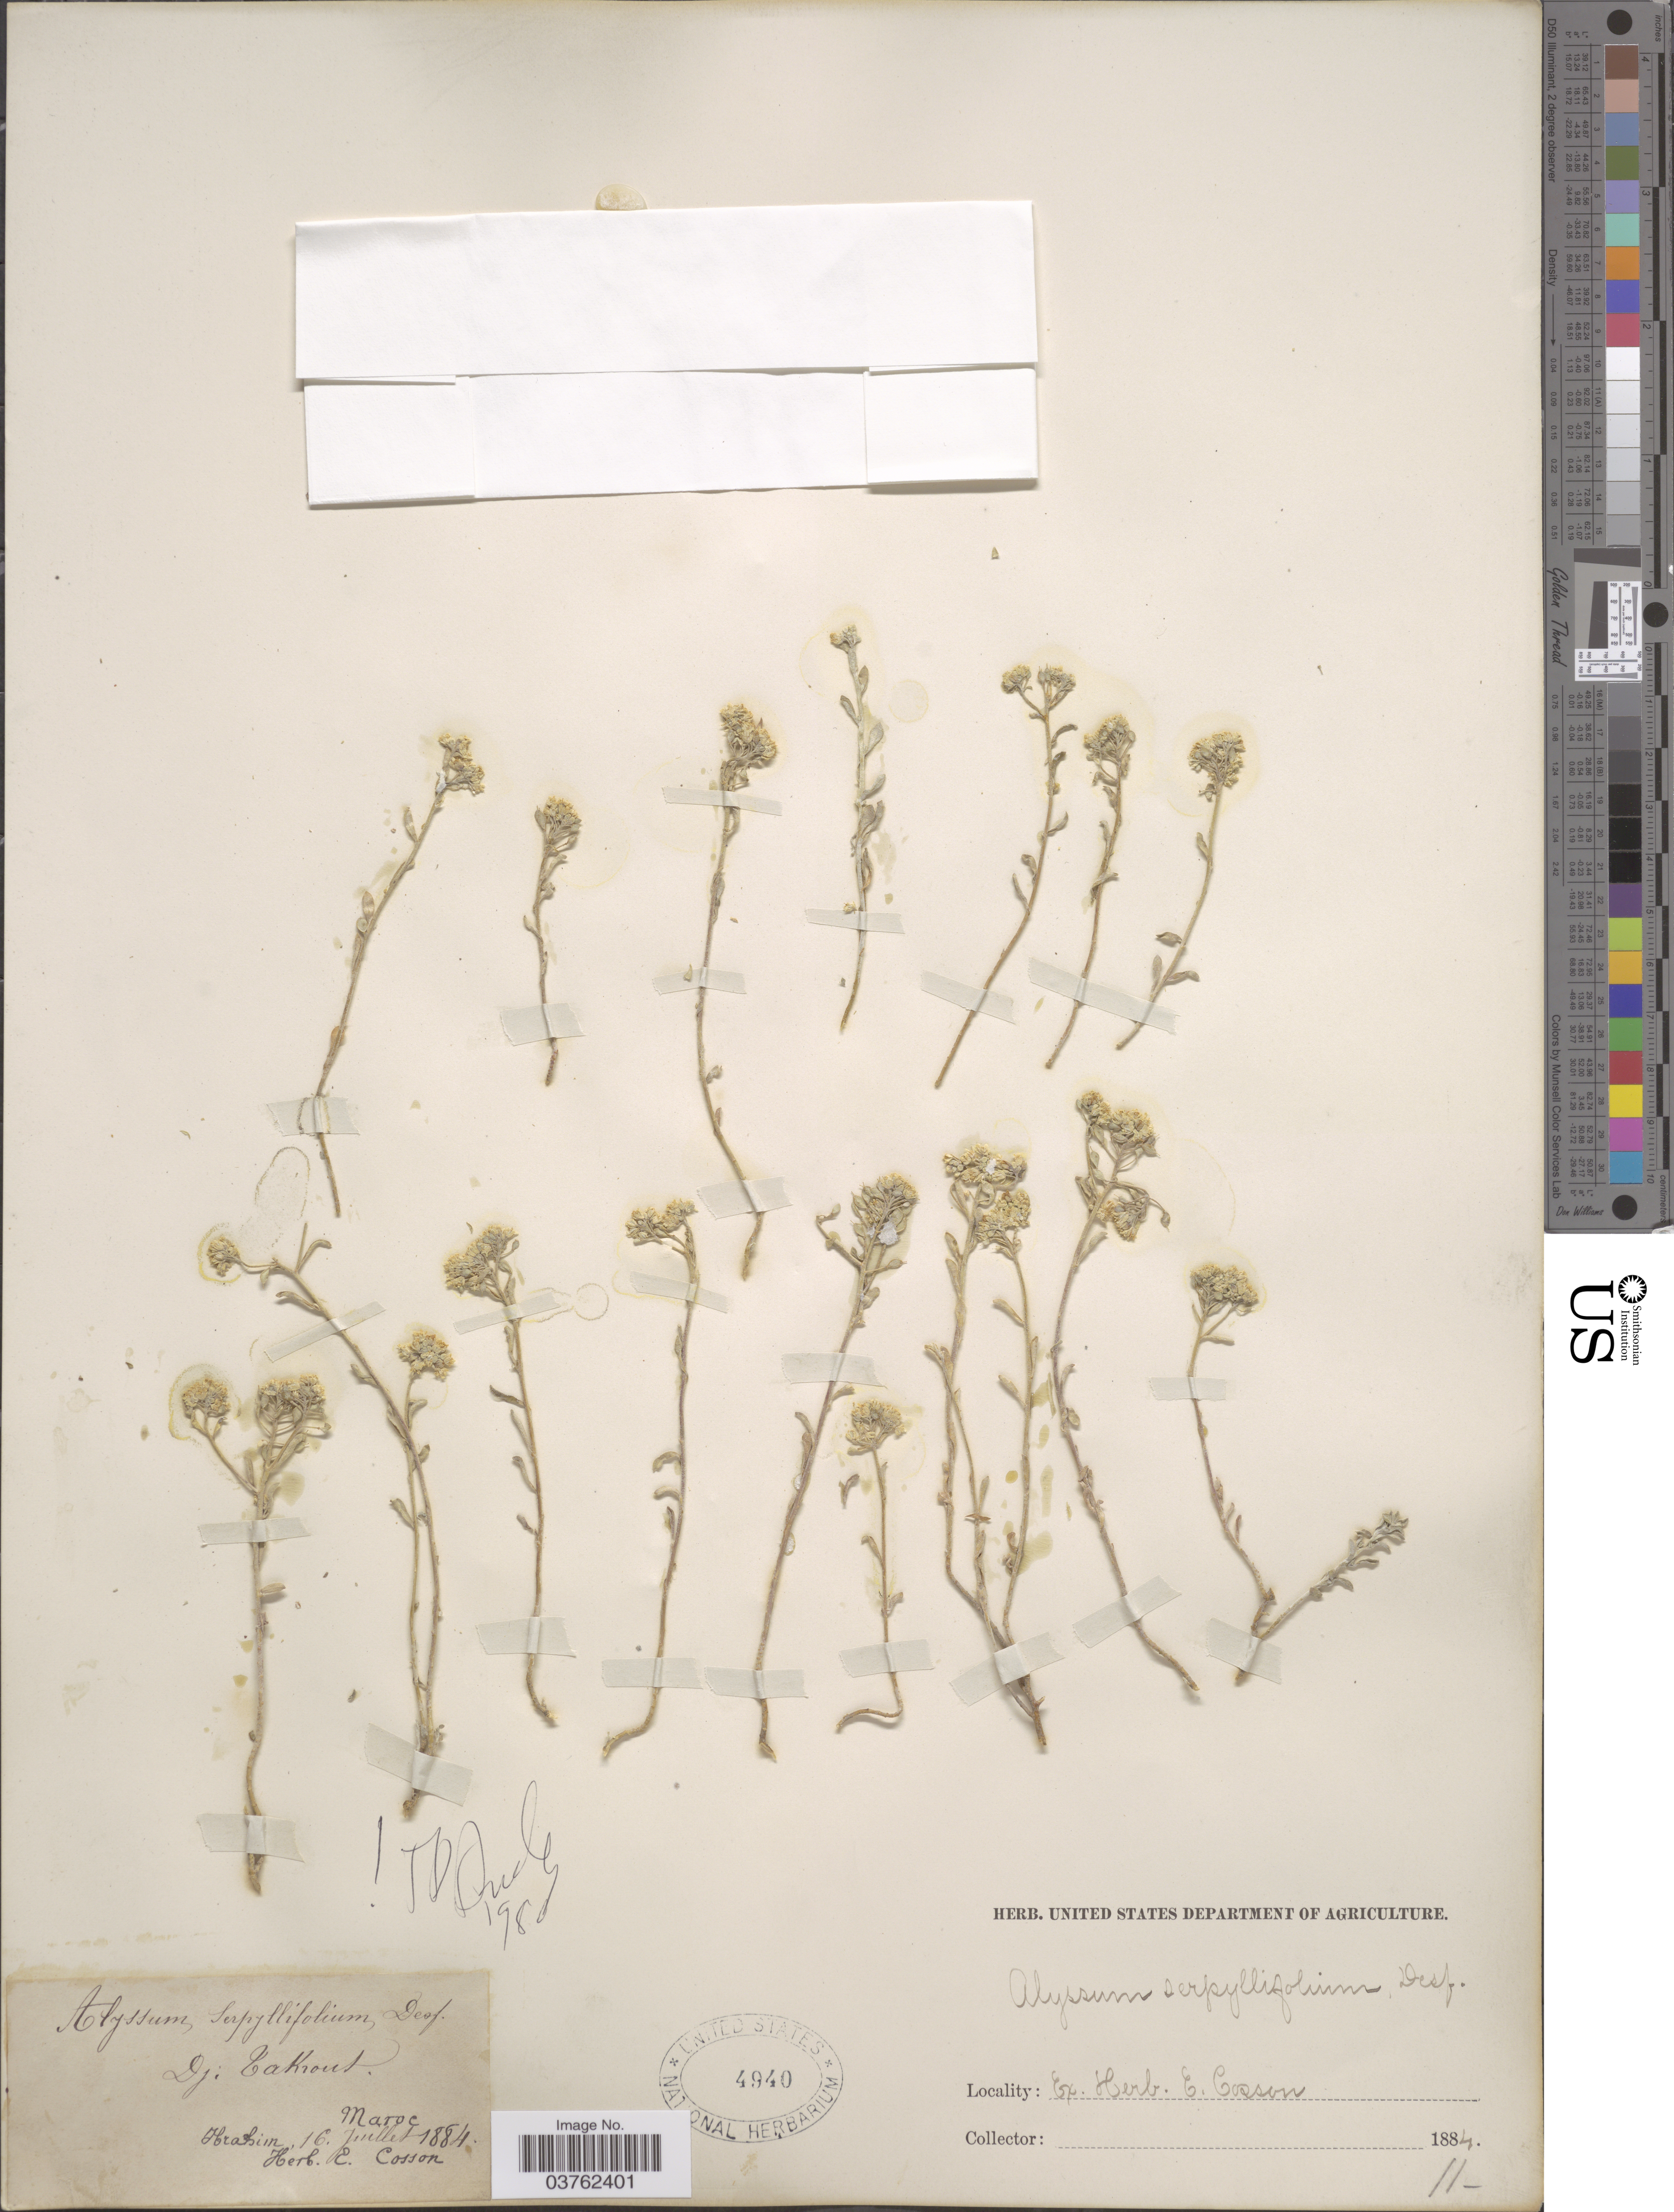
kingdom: Plantae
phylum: Tracheophyta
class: Magnoliopsida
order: Brassicales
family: Brassicaceae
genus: Alyssum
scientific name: Alyssum serpyllifolium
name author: Desf.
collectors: -. Ibrahim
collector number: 11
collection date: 1884-07-16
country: Morocco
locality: Dj. Lakrout [interpreted].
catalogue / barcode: US 4940